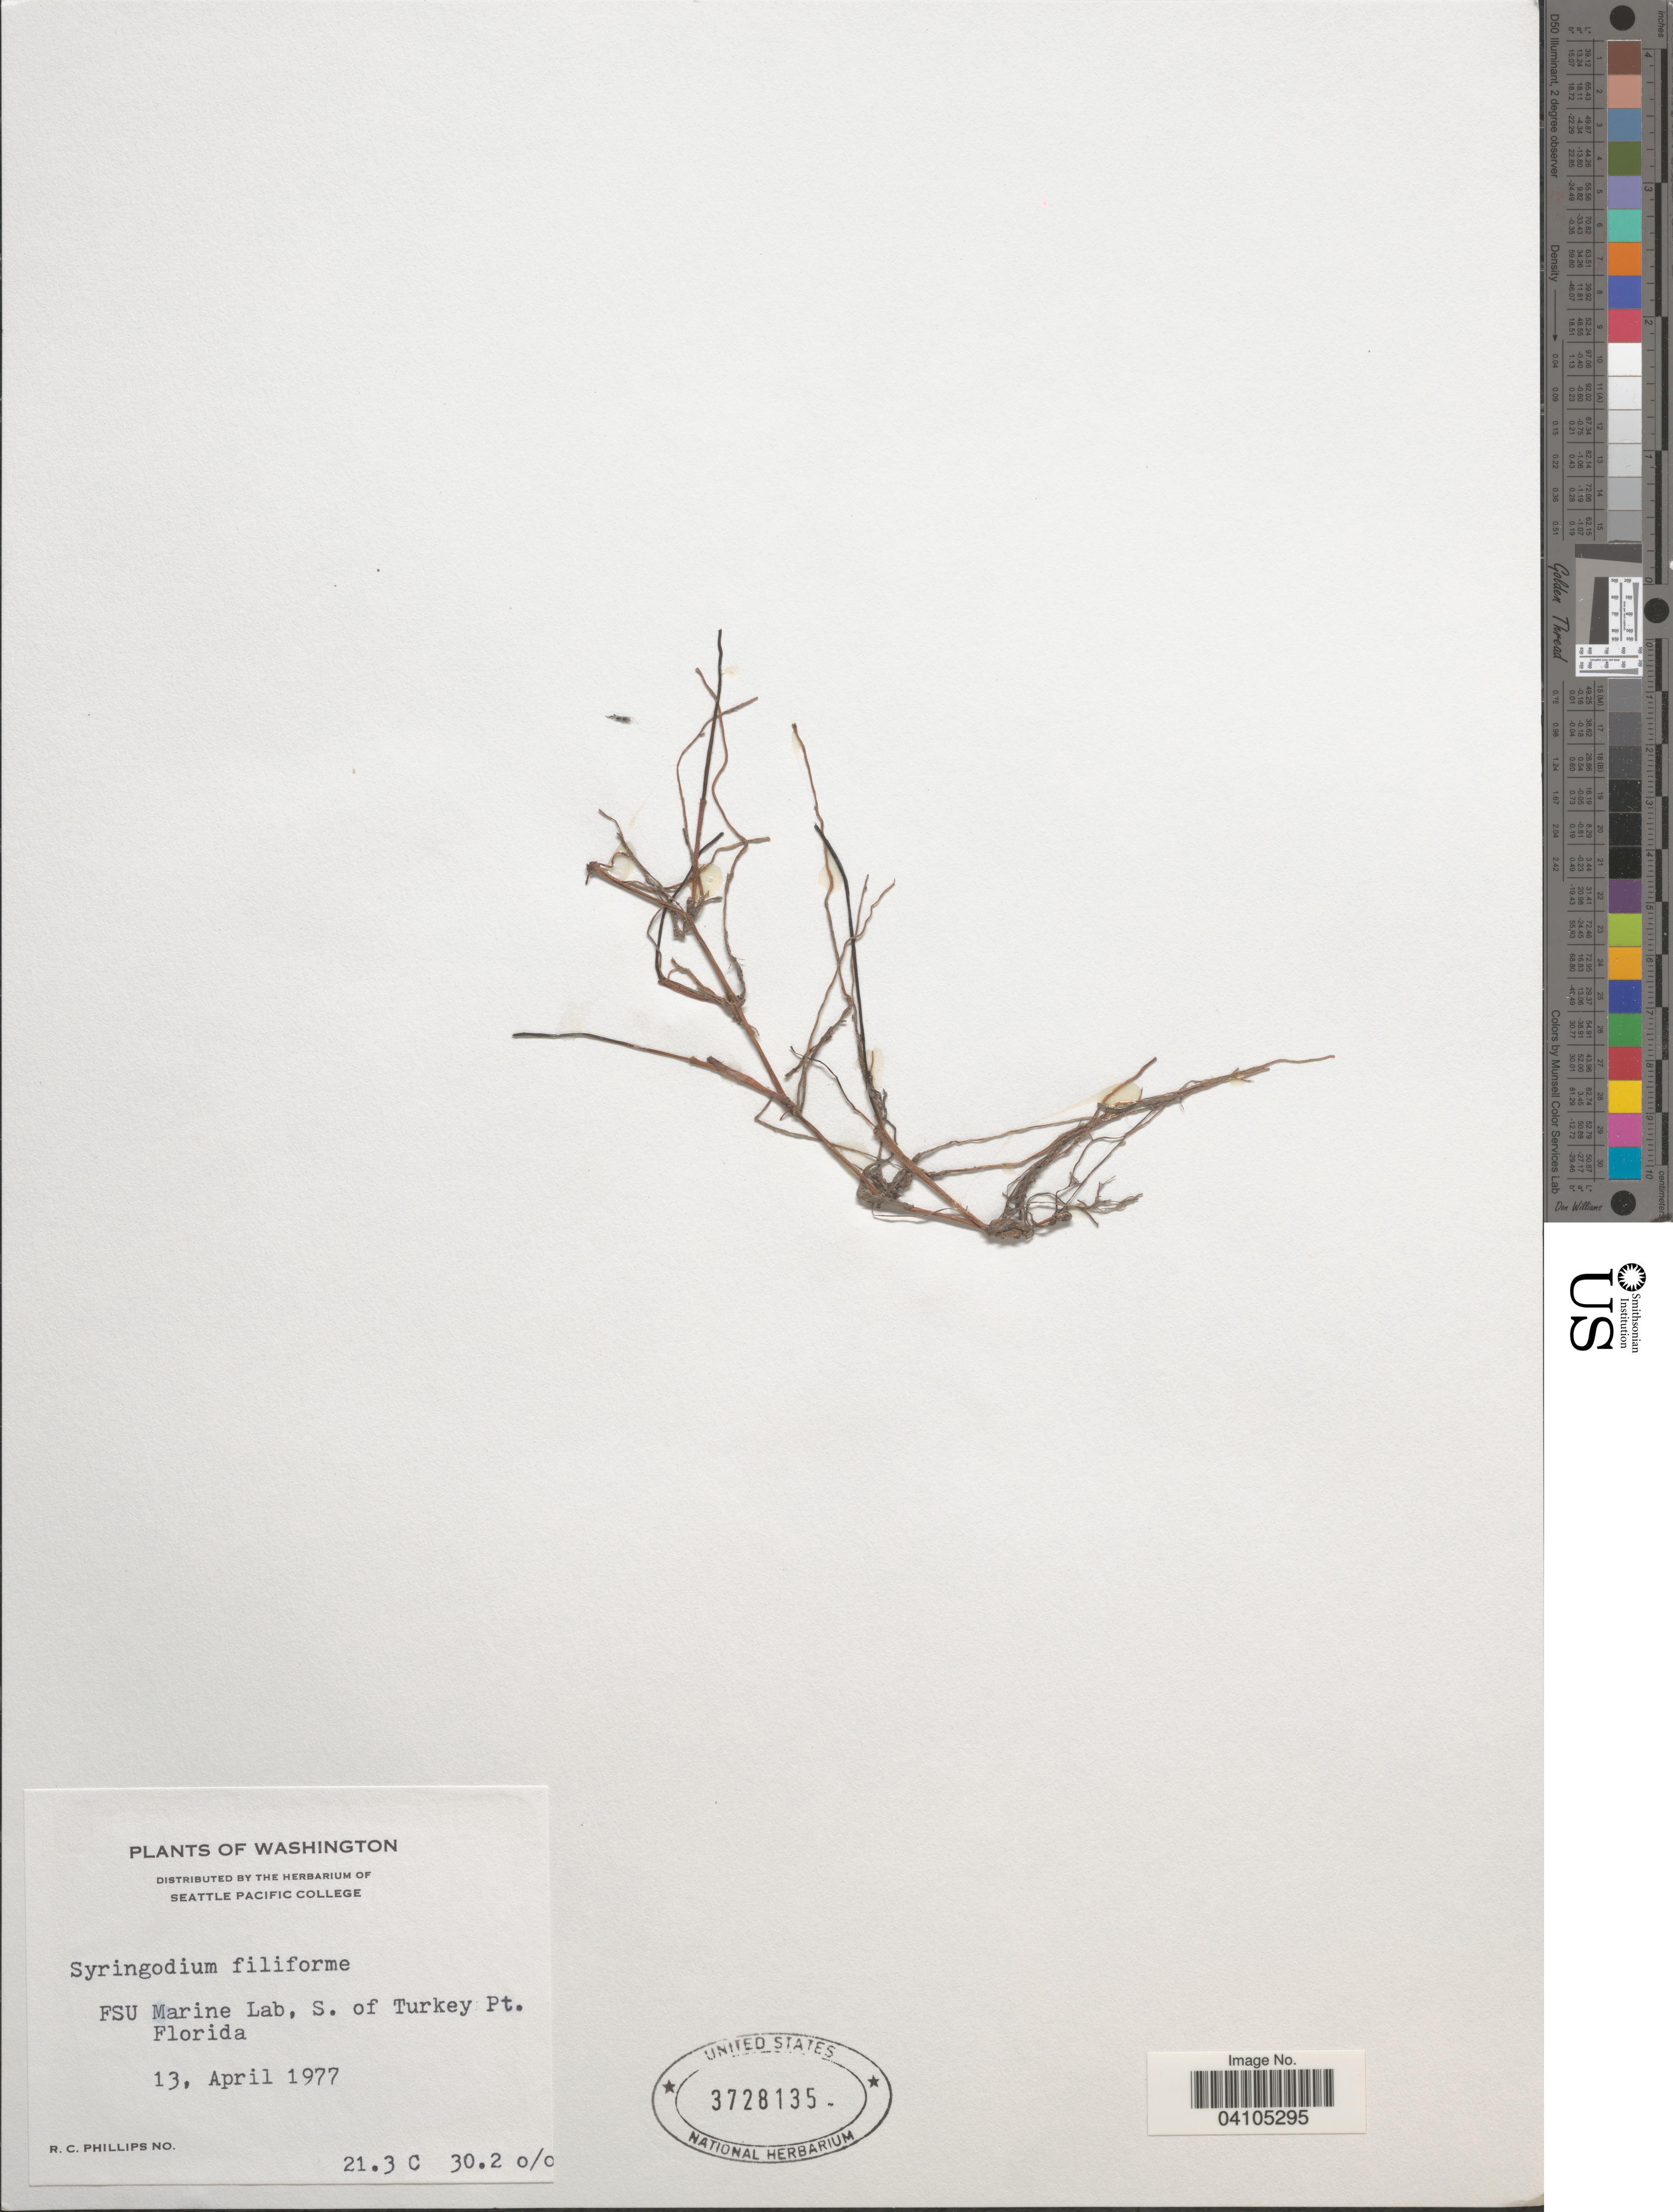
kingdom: Plantae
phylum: Tracheophyta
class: Liliopsida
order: Alismatales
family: Cymodoceaceae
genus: Syringodium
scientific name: Syringodium filiforme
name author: Kütz.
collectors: R. C. Phillips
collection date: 1977-04-13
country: United States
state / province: Florida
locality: FSU Marine Lab, S. of Turkey Pt.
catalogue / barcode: US 3728135